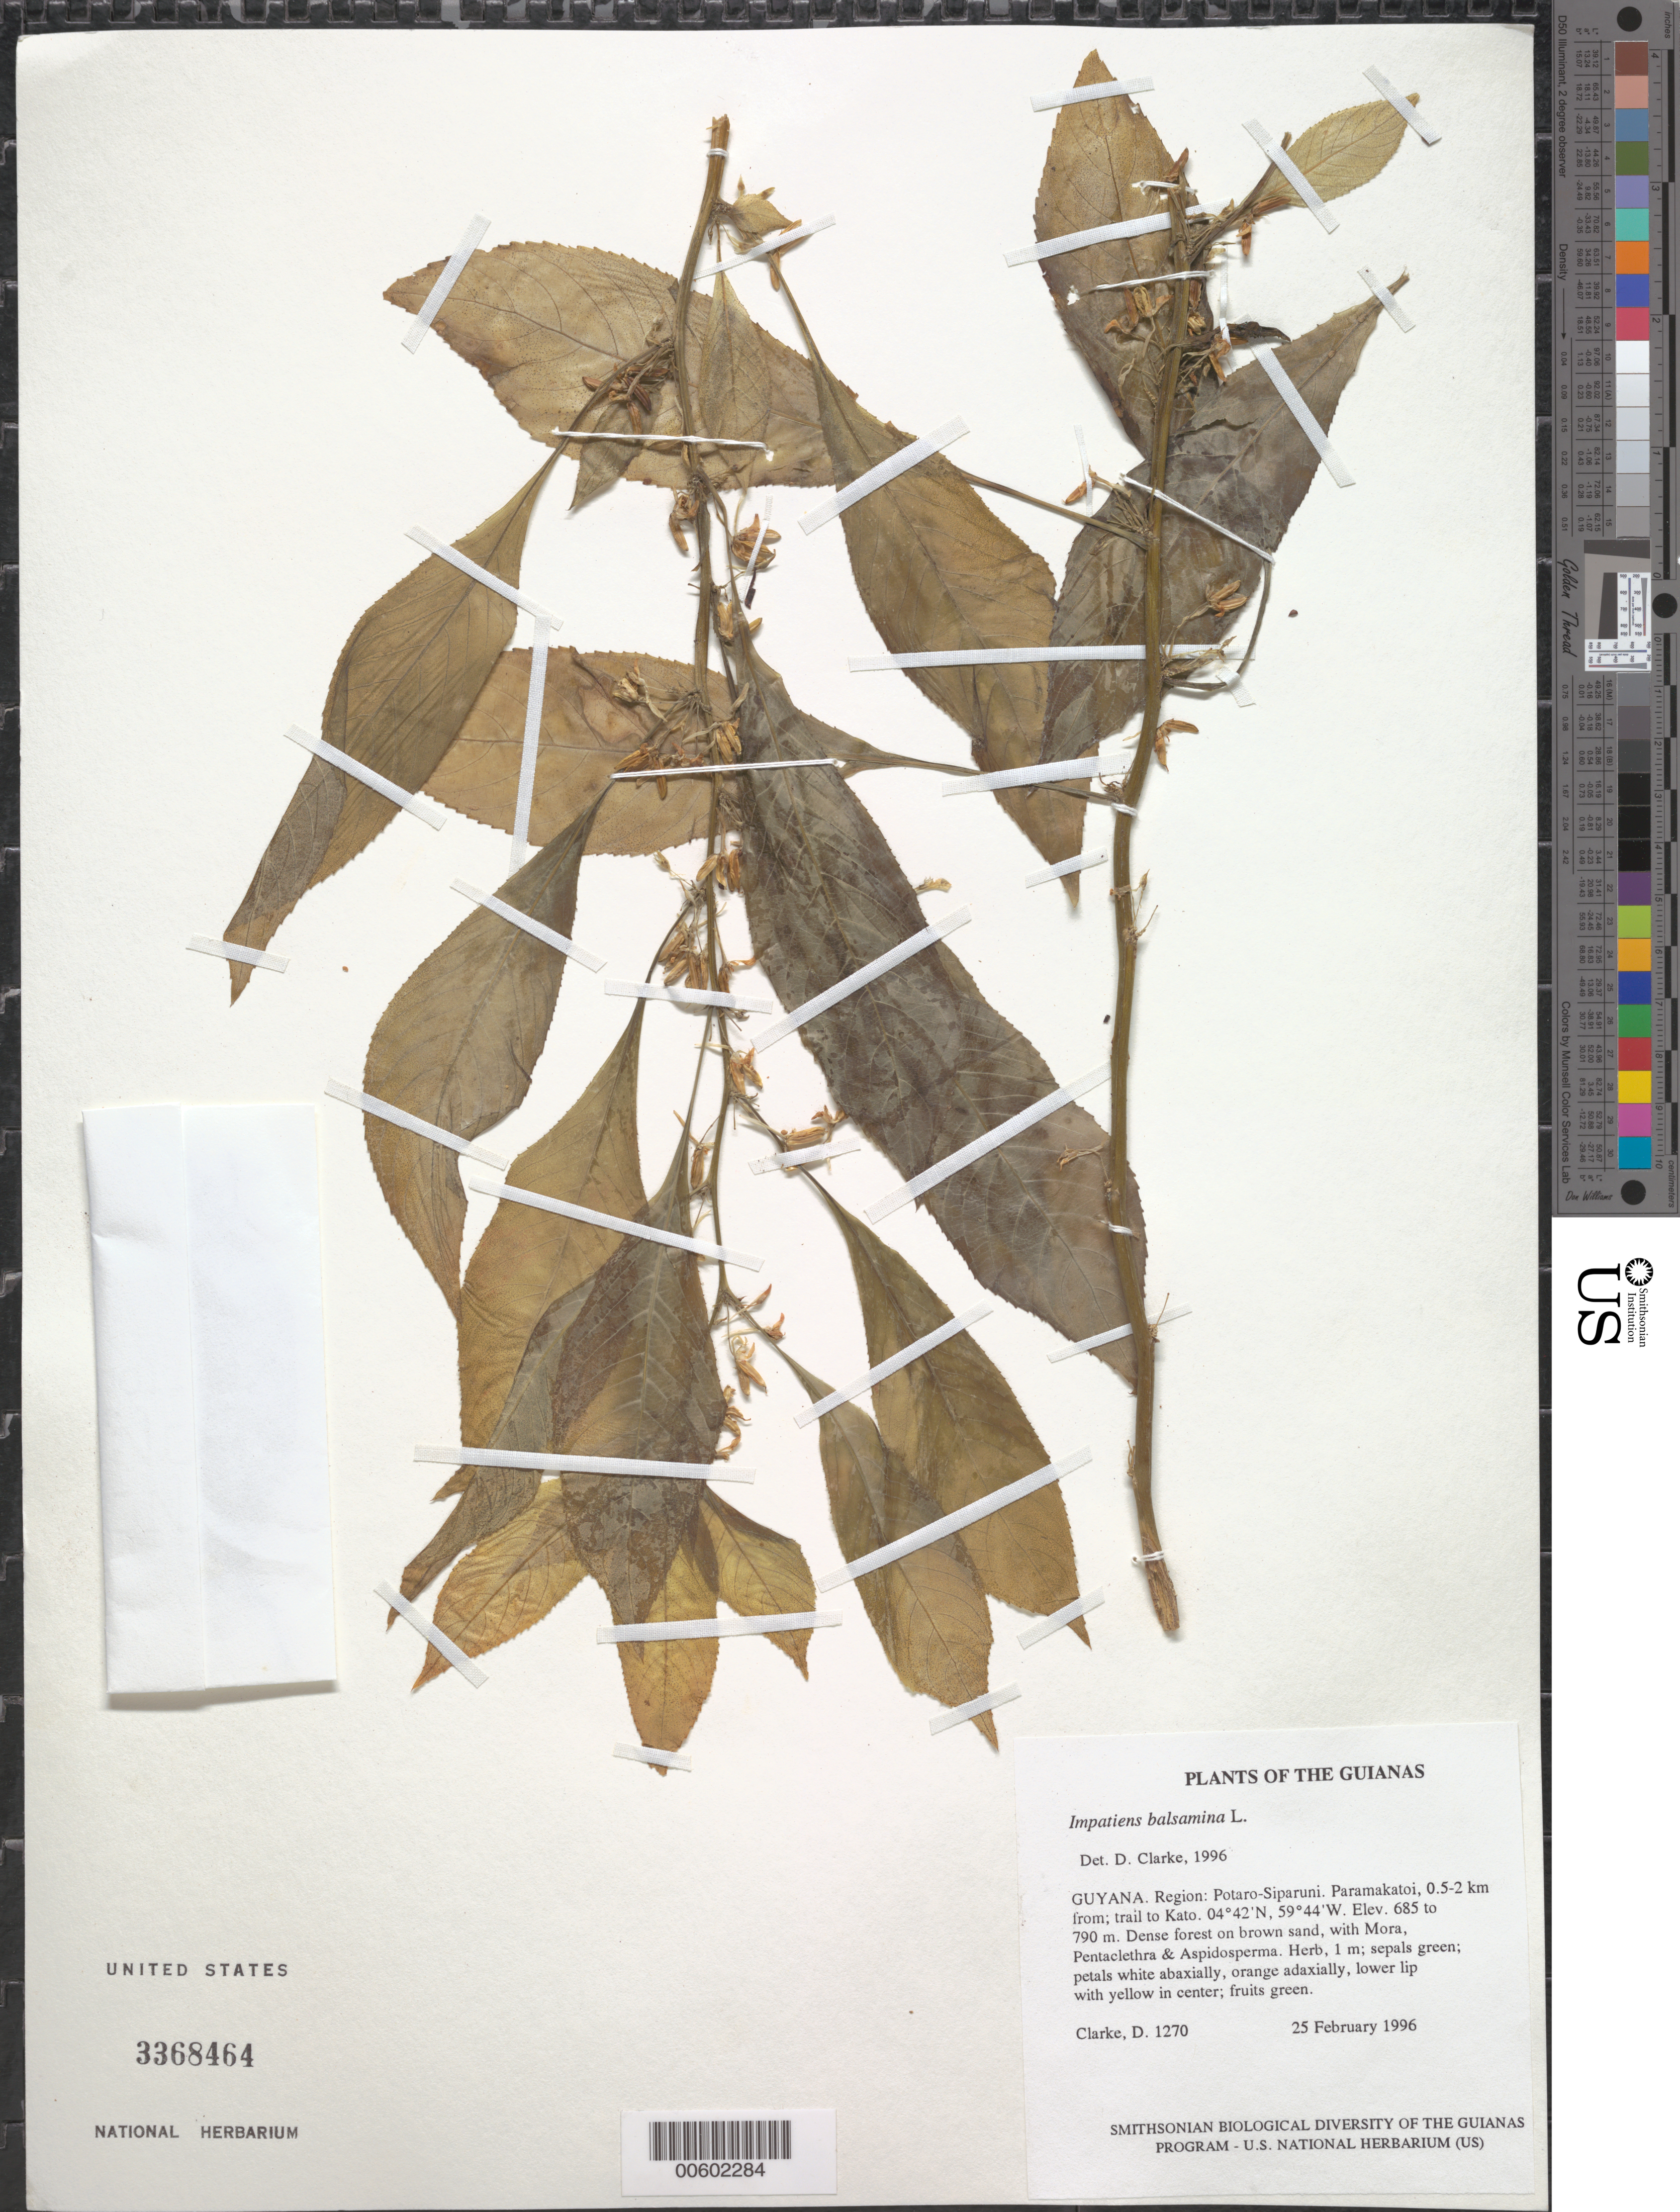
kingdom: Plantae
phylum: Tracheophyta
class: Magnoliopsida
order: Ericales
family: Balsaminaceae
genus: Impatiens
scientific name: Impatiens balsamina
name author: L.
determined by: Clarke, H. D., University of North Carolina (Asheville)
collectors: H. D. Clarke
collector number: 1270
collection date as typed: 25 February 1996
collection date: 1996-02-25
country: Guyana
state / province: Potaro-Siparuni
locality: Paramakatoi, 0.5-2 km from; trail to Kato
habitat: Dense forest on brown sand, with Mora, Pentaclethra & Aspidosperma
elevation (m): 685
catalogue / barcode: US 3368464